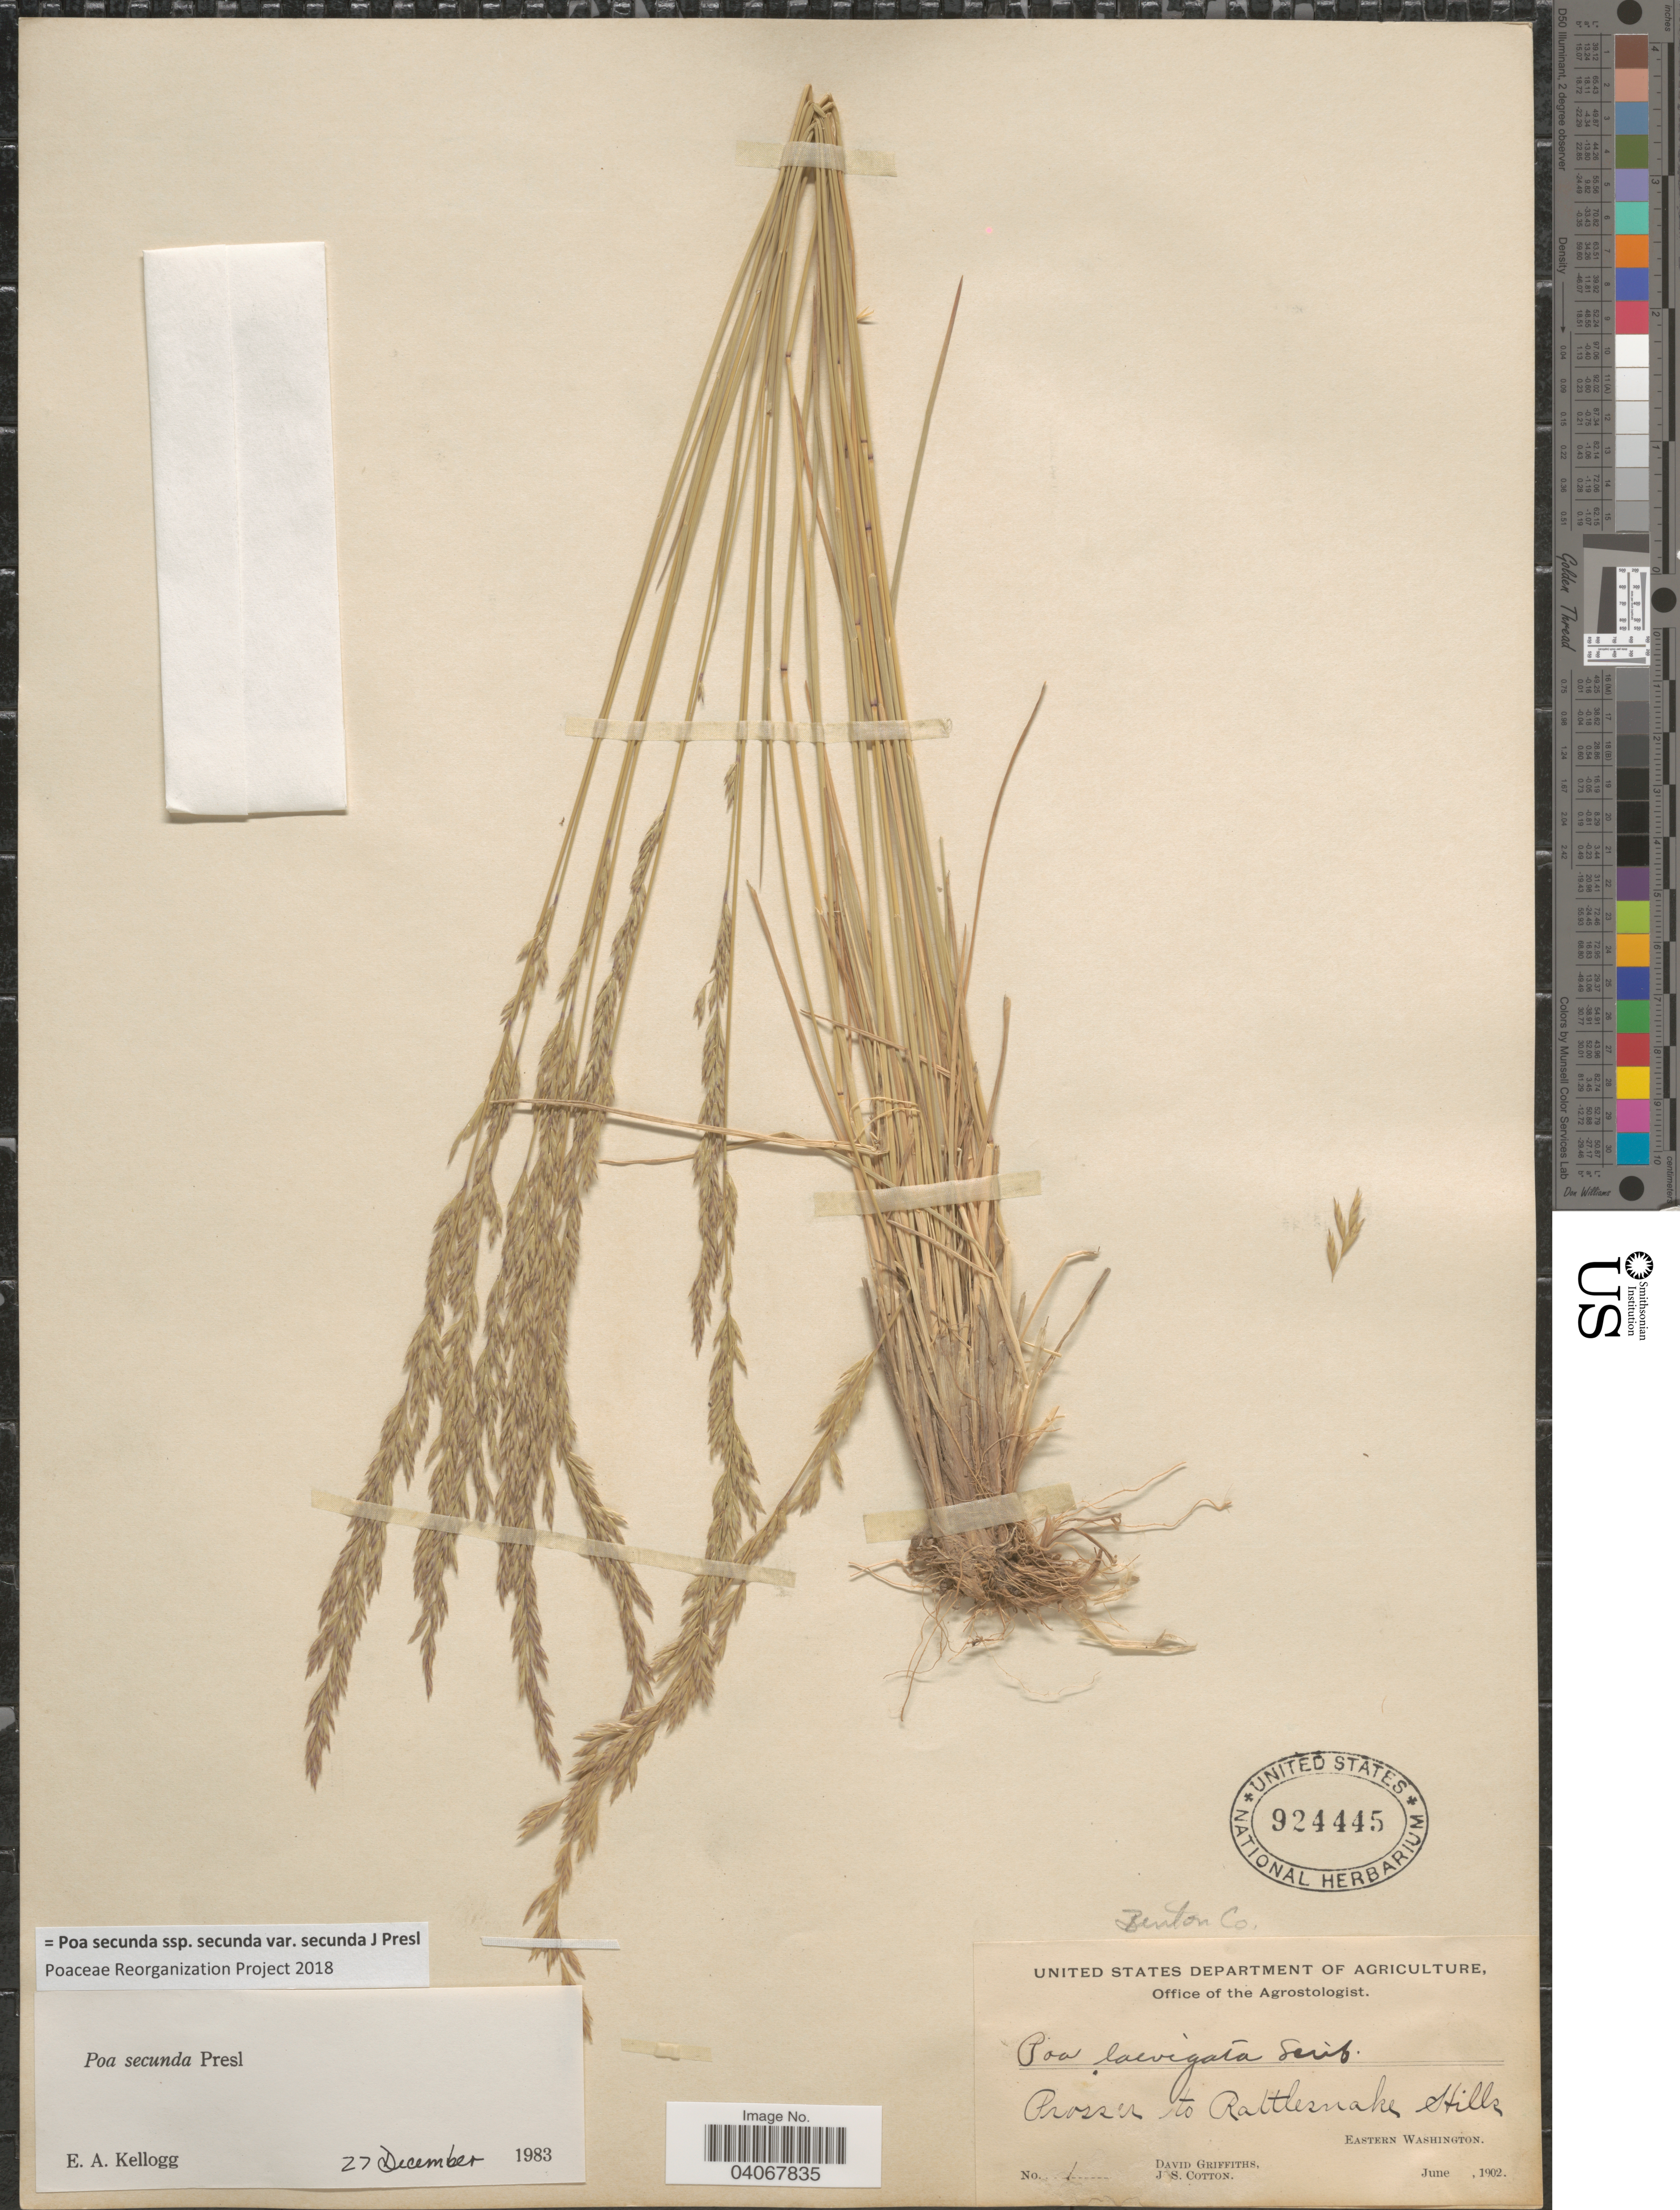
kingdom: Plantae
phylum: Tracheophyta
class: Liliopsida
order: Poales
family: Poaceae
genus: Poa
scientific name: Poa secunda subsp. secunda var. secunda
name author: J. Presl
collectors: D. Griffiths & J. S. Cotton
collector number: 1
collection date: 1902-06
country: United States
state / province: Washington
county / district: Benton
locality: Benton Co. Prosser to Rattlesnake Hills. Eastern Washington.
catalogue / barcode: US 924445